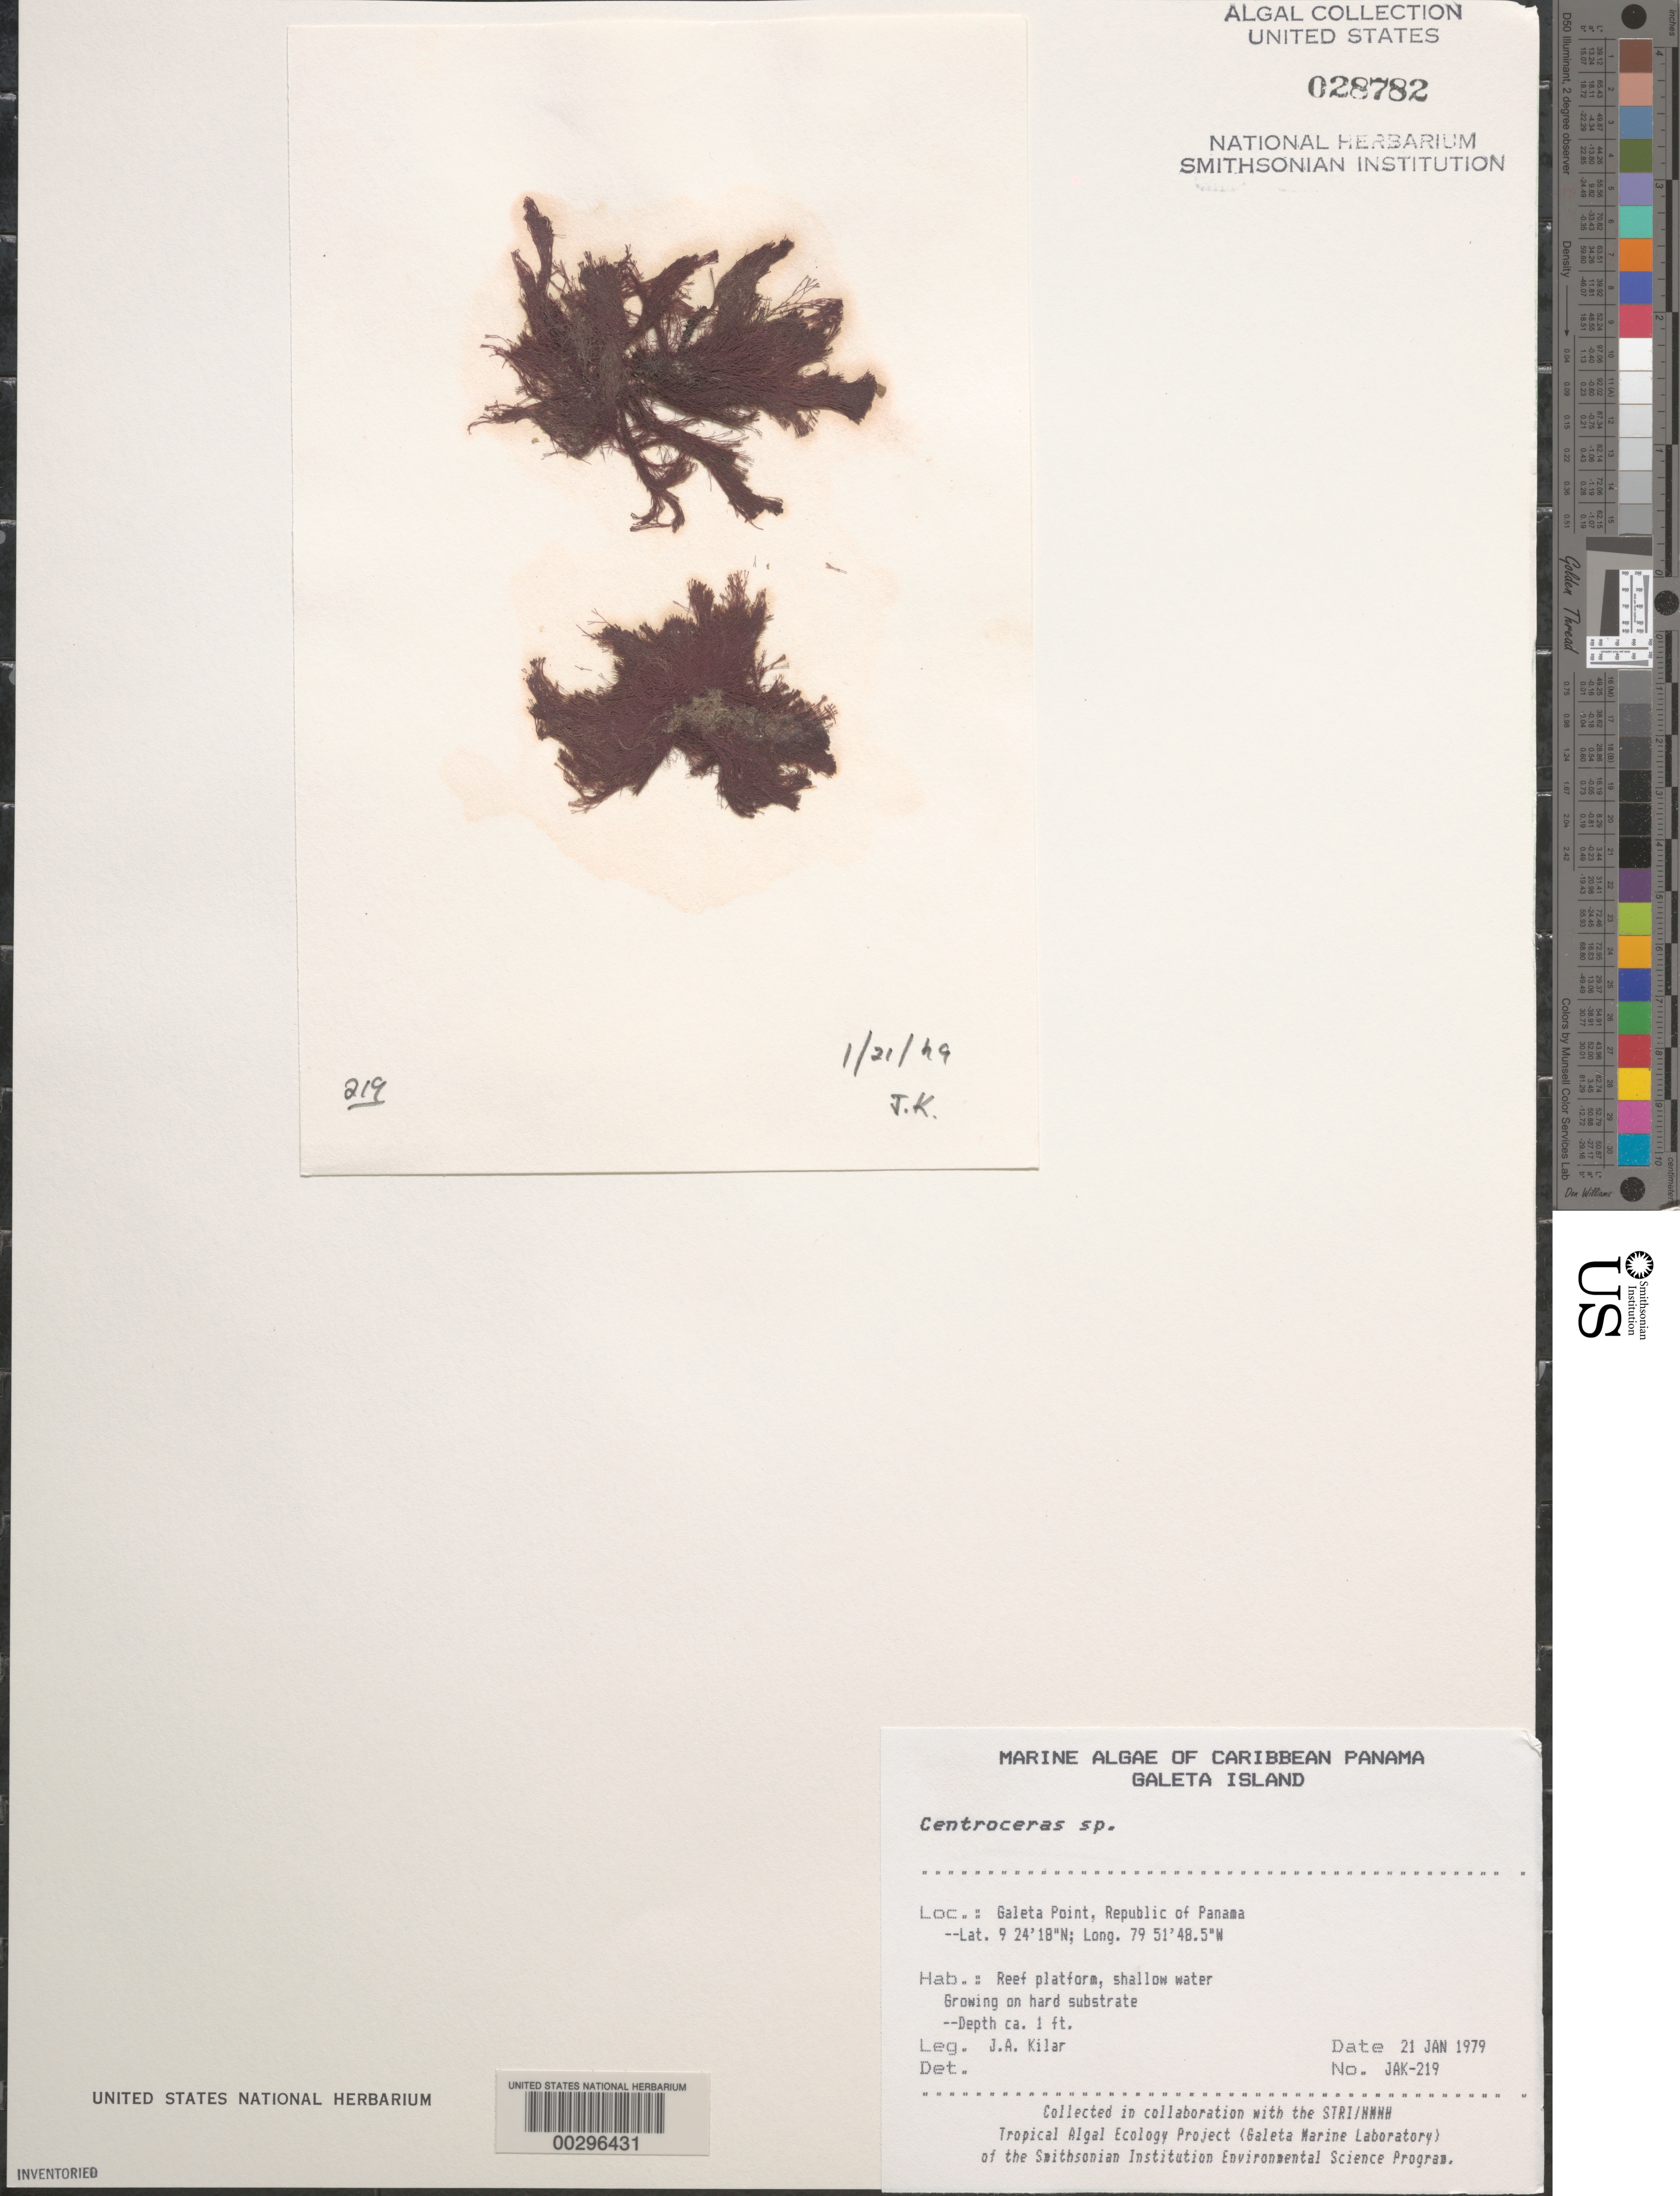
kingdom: Plantae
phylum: Rhodophyta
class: Florideophyceae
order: Ceramiales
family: Ceramiaceae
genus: Centroceras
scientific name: Centroceras sp.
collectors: J. A. Kilar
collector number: JAK-219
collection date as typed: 21 Jan 1979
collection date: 1979-01-21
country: Panama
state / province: Colón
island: Galeta Island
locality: Galeta Point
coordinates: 9 24'18"N, 79 51'48.5"W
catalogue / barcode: US 28782